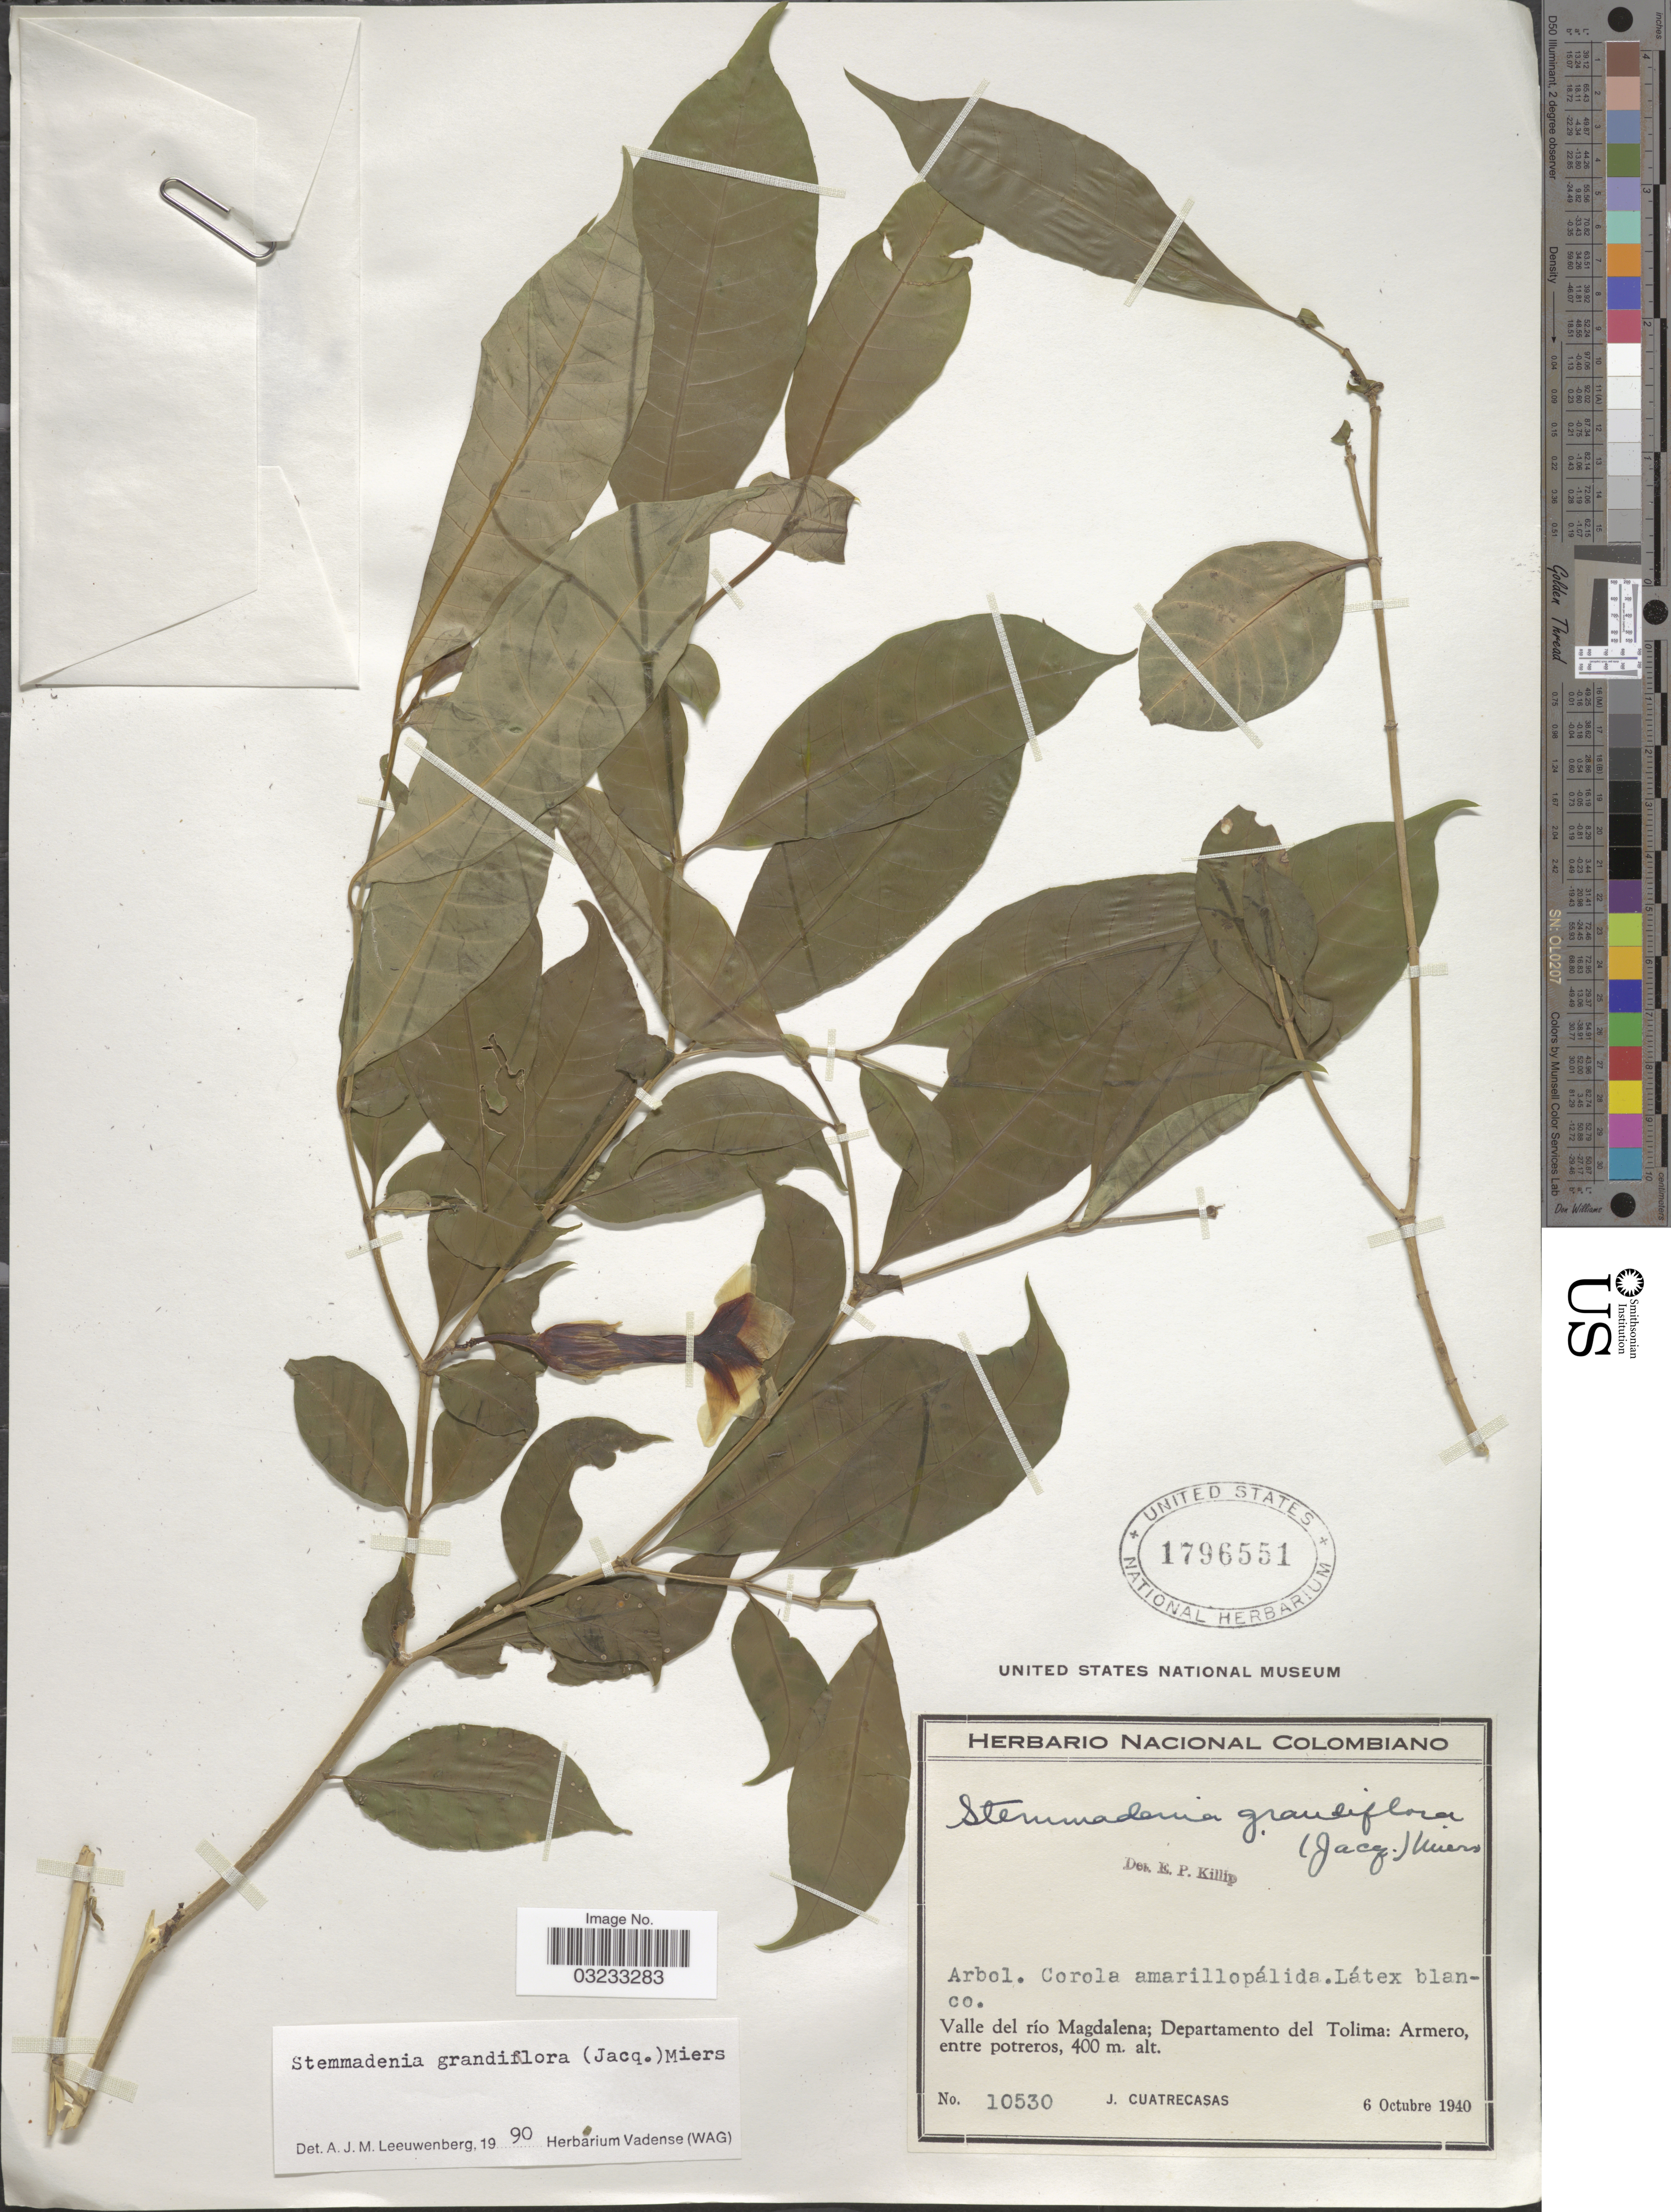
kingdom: Plantae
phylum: Tracheophyta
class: Magnoliopsida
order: Gentianales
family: Apocynaceae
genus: Stemmadenia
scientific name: Stemmadenia grandiflora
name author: (Jacq.) Miers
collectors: J. Cuatrecasas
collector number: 10530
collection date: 1940-10-06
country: Colombia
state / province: Tolima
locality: Valle del río Magdalena; Departamento del Tolima: Armero.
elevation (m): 400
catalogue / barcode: US 1796551